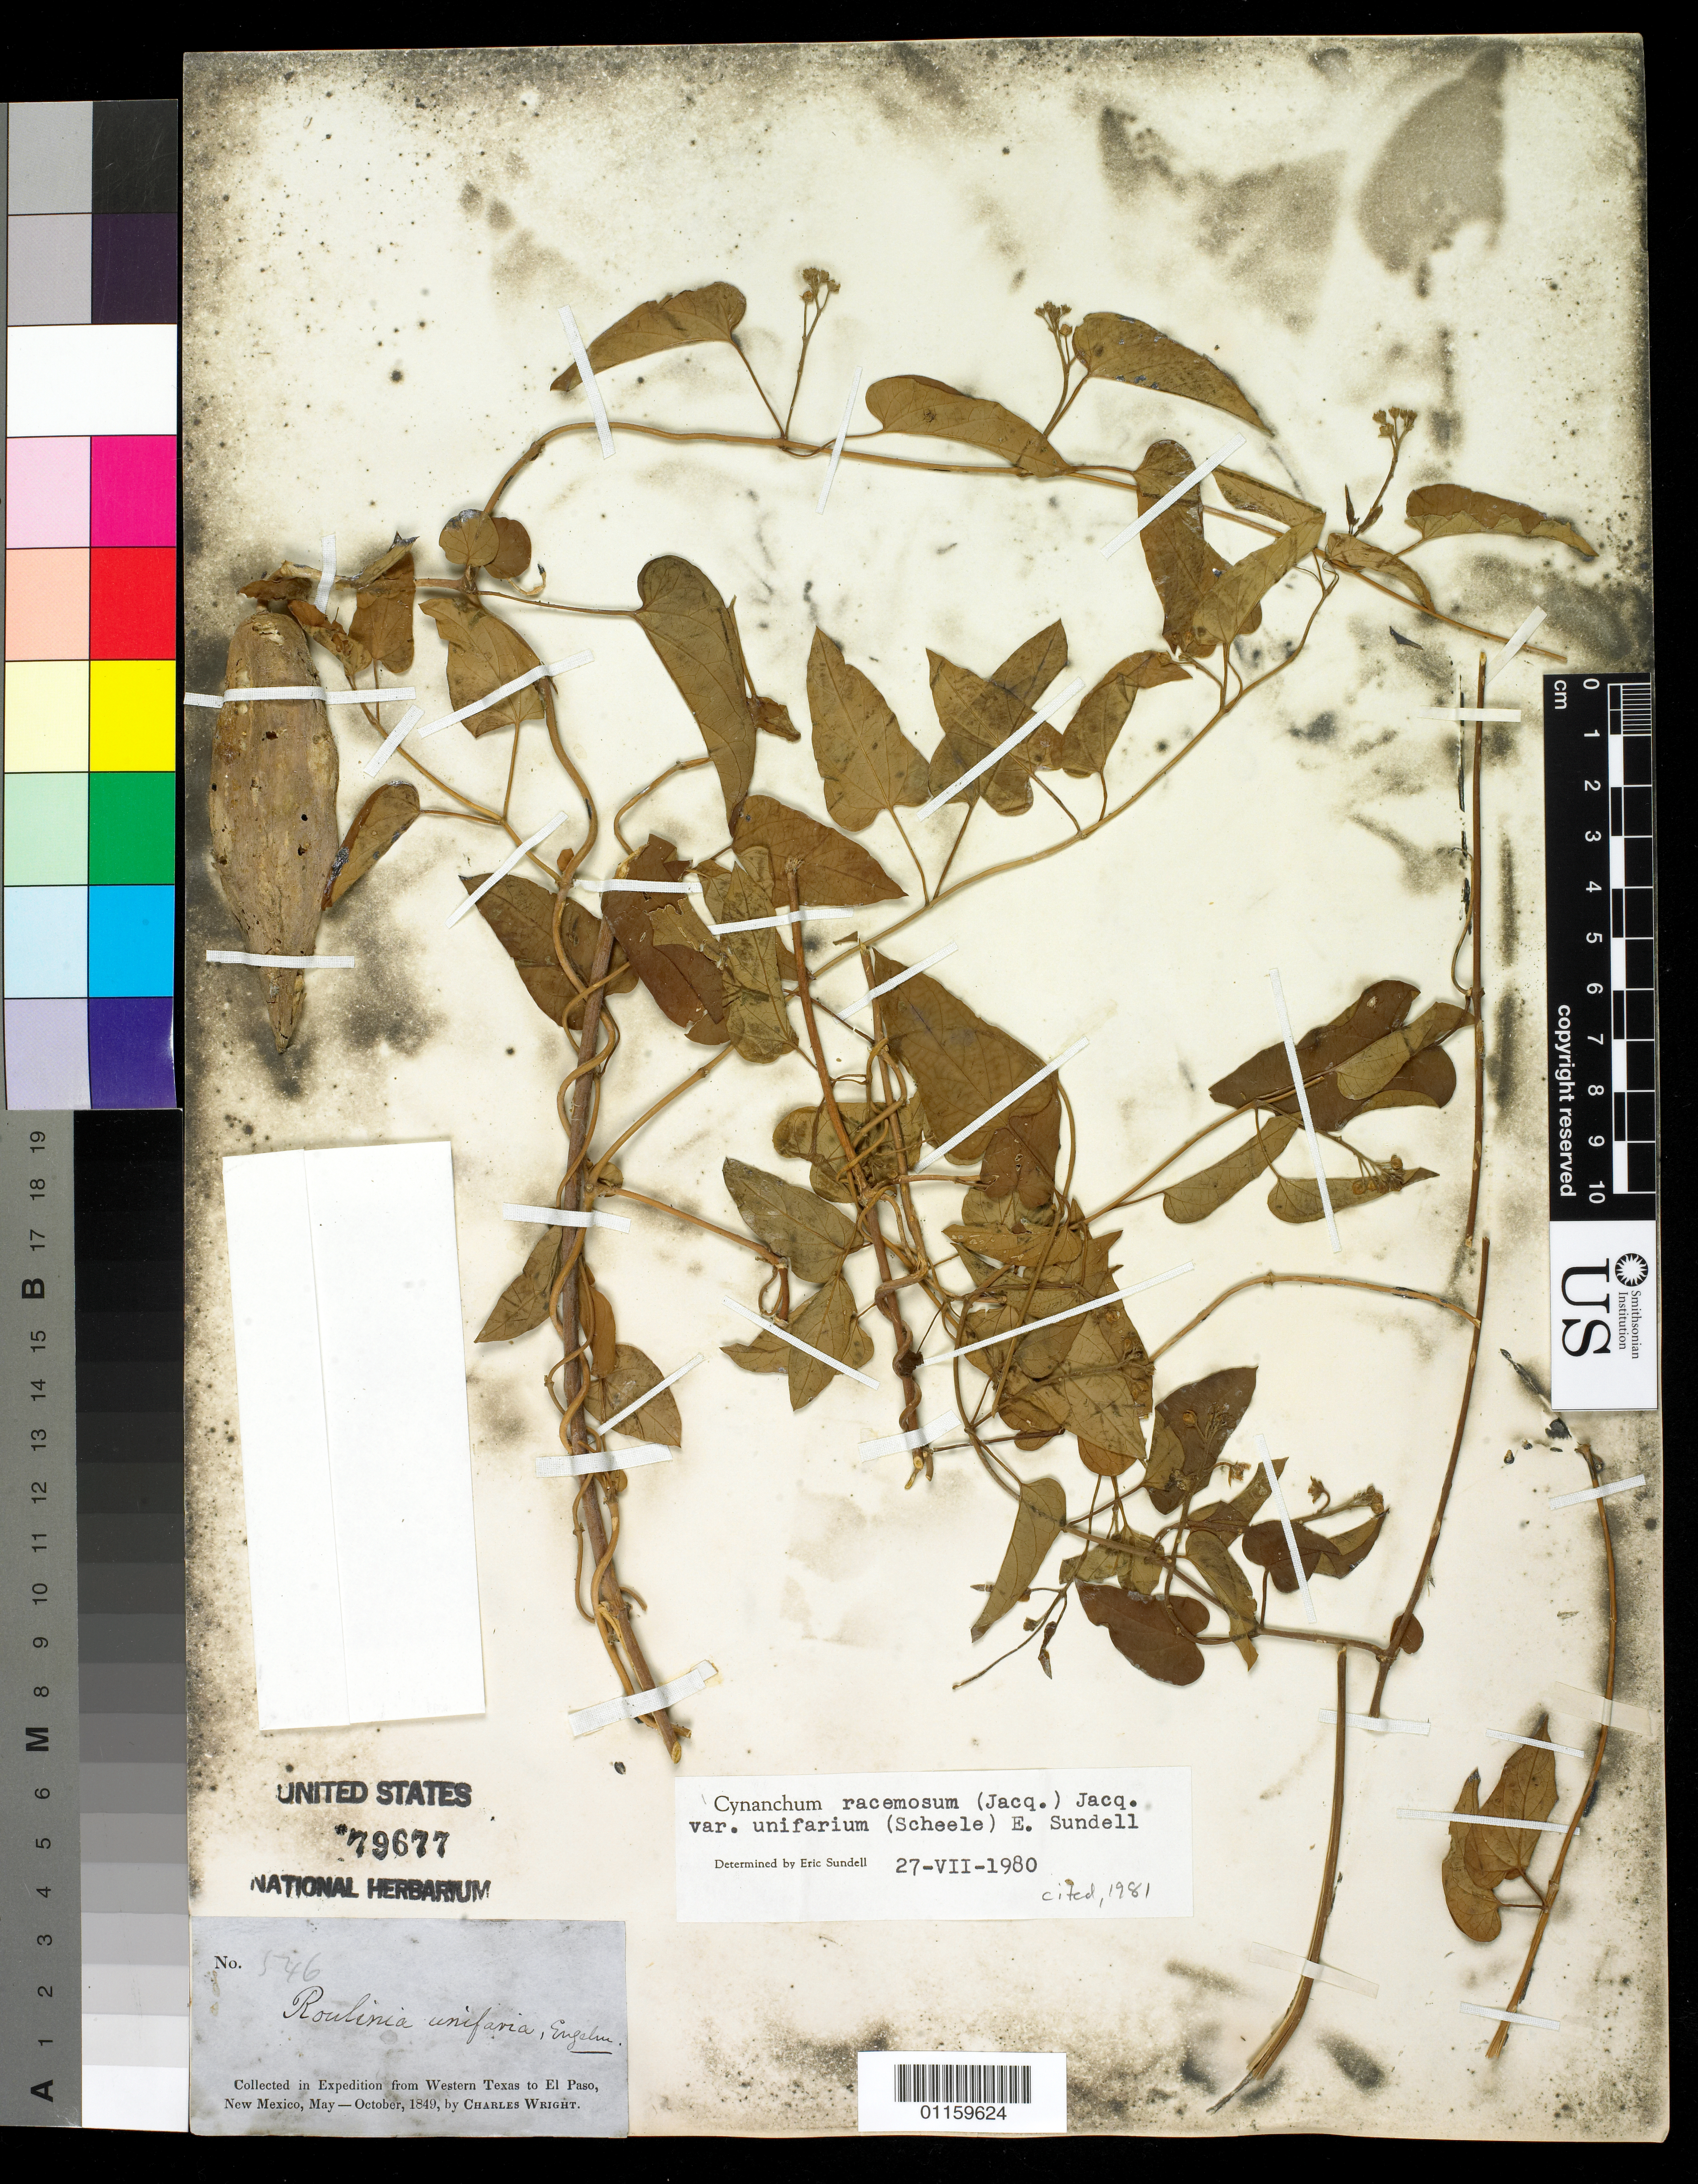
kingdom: Plantae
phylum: Tracheophyta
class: Magnoliopsida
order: Gentianales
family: Apocynaceae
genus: Cynanchum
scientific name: Cynanchum racemosum var. unifarium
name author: (Scheele) Sundell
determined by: Sundell, E.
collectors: C. Wright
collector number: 546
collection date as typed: May 1849 to -- Oct 1849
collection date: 1849-05/1849-10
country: United States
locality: From Western Texas to El Paso, New Mexico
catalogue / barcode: US 79677